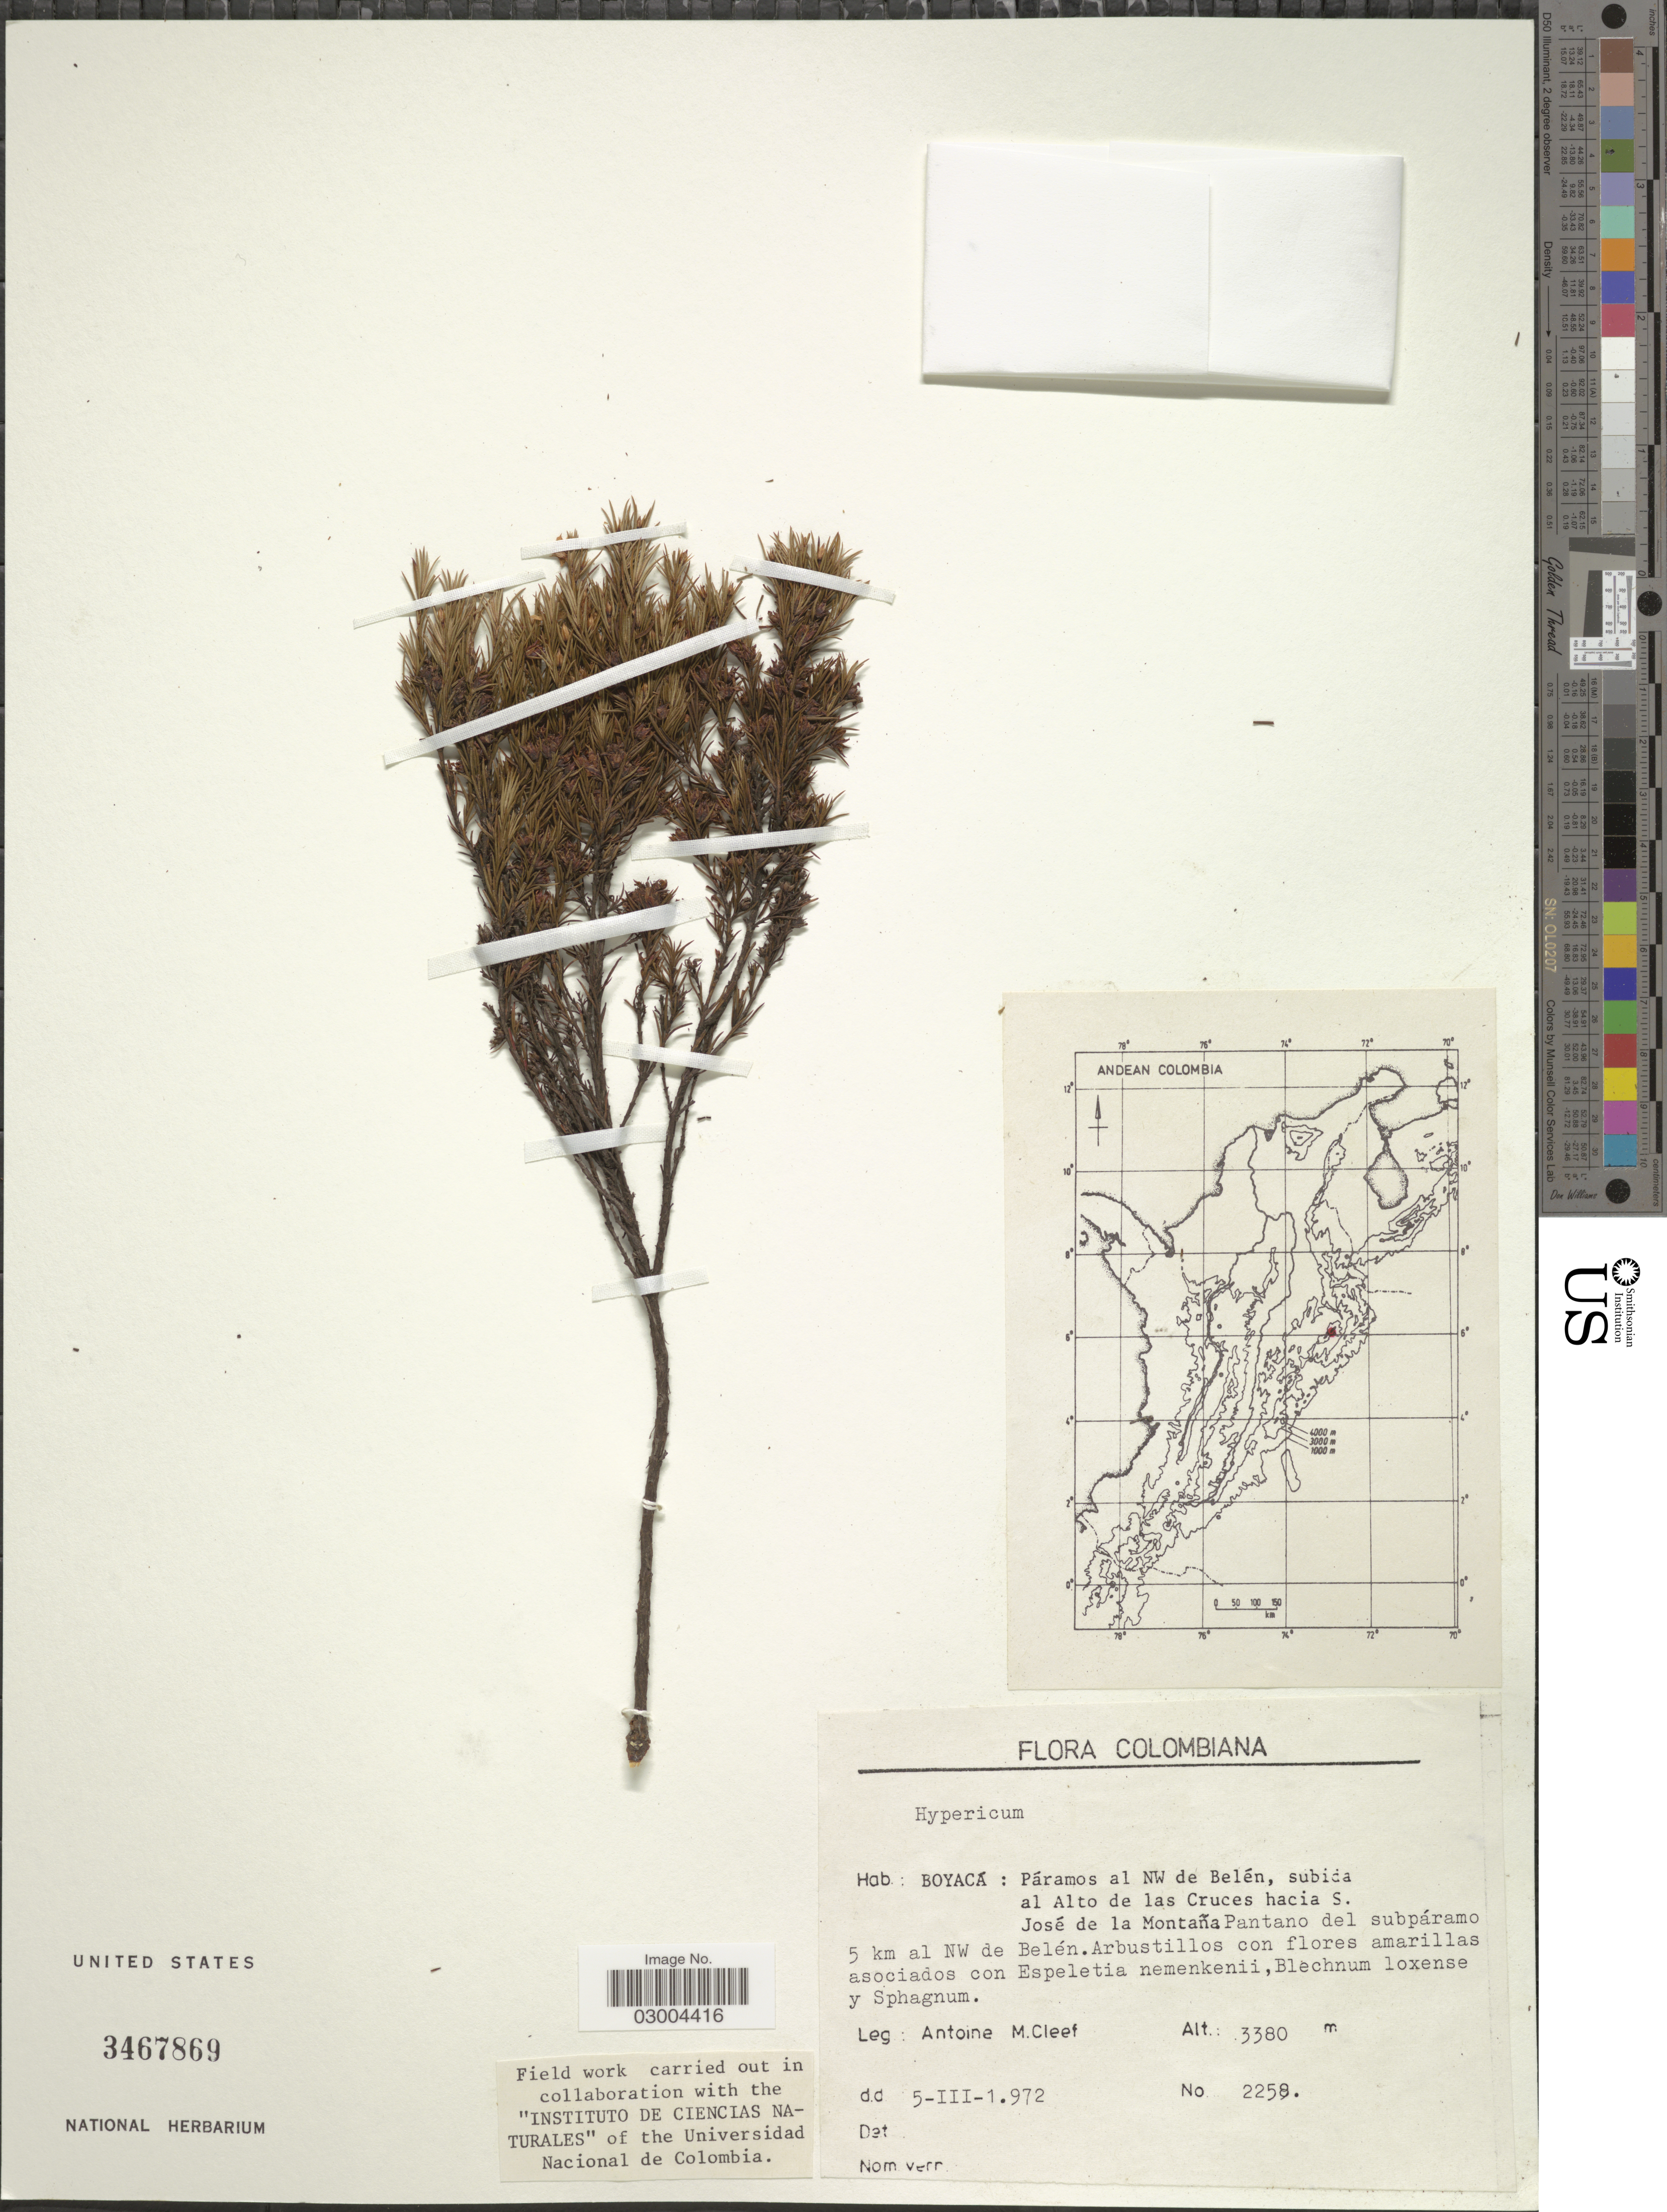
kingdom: Plantae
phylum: Tracheophyta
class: Magnoliopsida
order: Malpighiales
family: Hypericaceae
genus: Hypericum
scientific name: Hypericum sp.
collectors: A. M. Cleef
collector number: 2258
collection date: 1972-03-05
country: Colombia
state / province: Boyacá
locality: Páramo al NW de Belén, subida al Alto de las Cruces hacia S. José de la Montaña. Pantano del subpáramo 5 km al NW de Belén.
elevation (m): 3380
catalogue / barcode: US 3467869